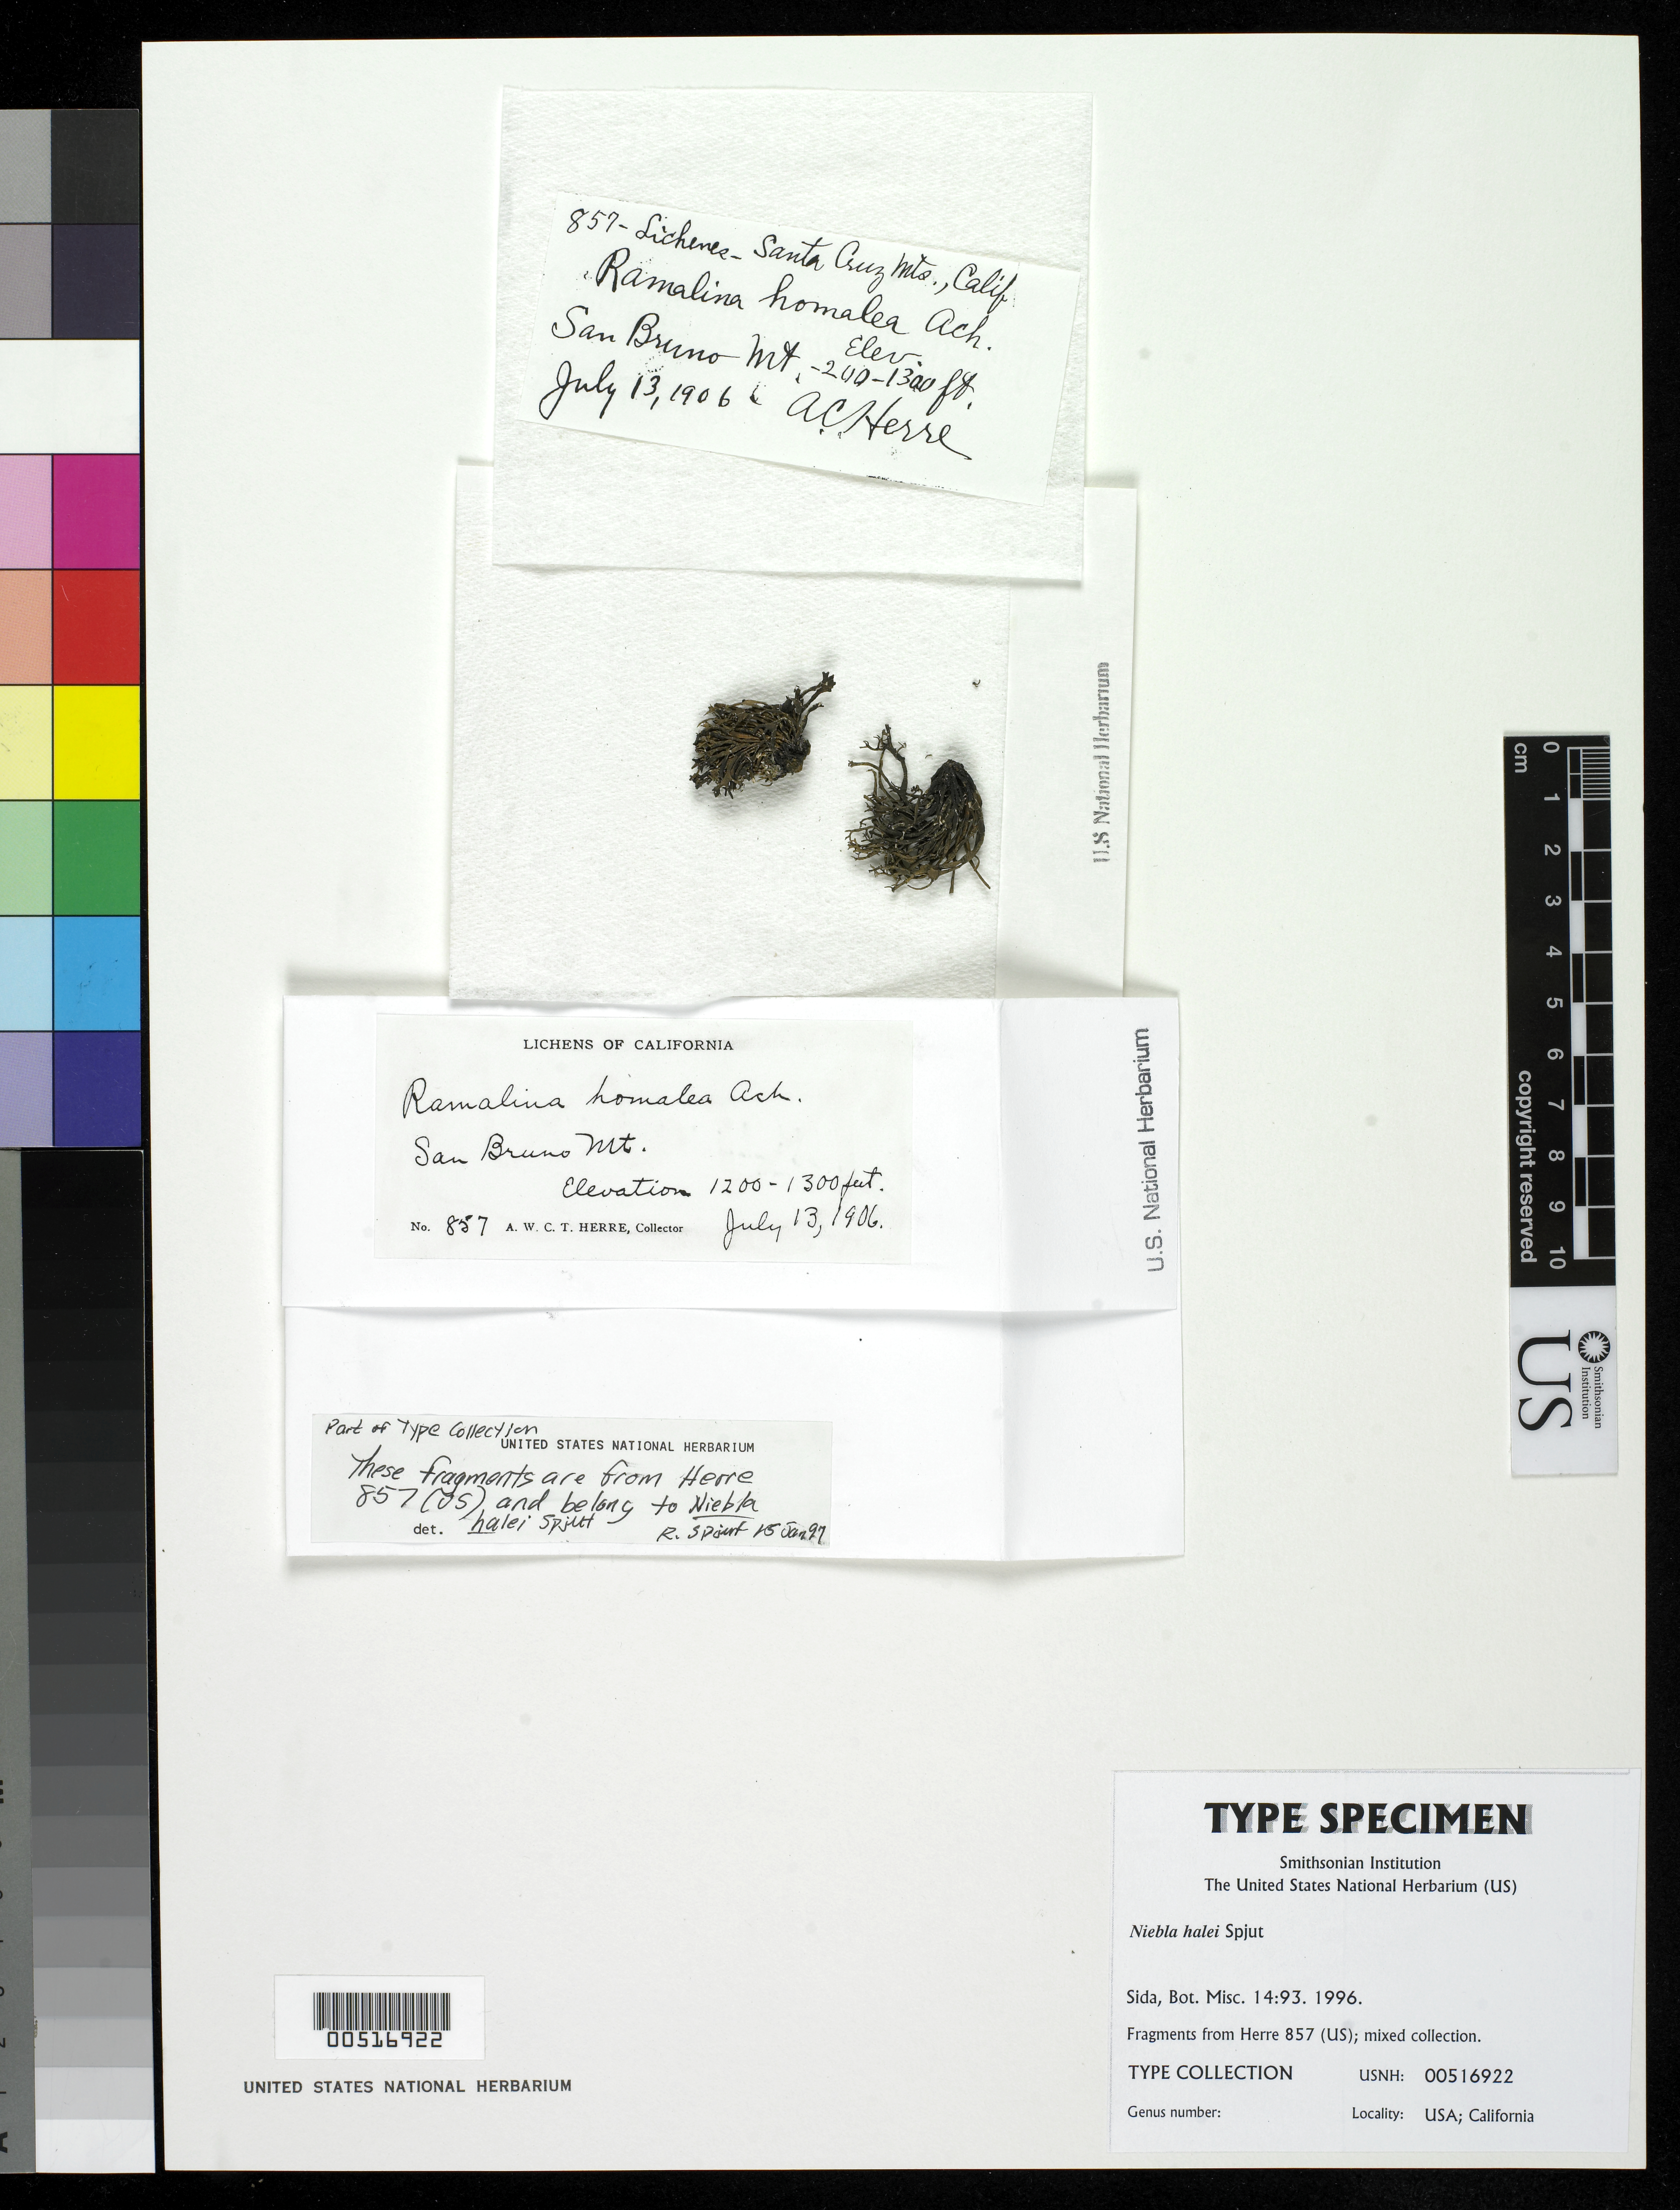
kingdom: Fungi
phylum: Ascomycota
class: Lecanoromycetes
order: Lecanorales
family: Ramalinaceae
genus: Niebla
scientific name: Niebla halei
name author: Spjut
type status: Type Collection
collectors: A. W. Herre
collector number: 857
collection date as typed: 13 Jul 1906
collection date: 1906-07-13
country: United States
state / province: California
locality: San Bruno Mountain.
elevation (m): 3658